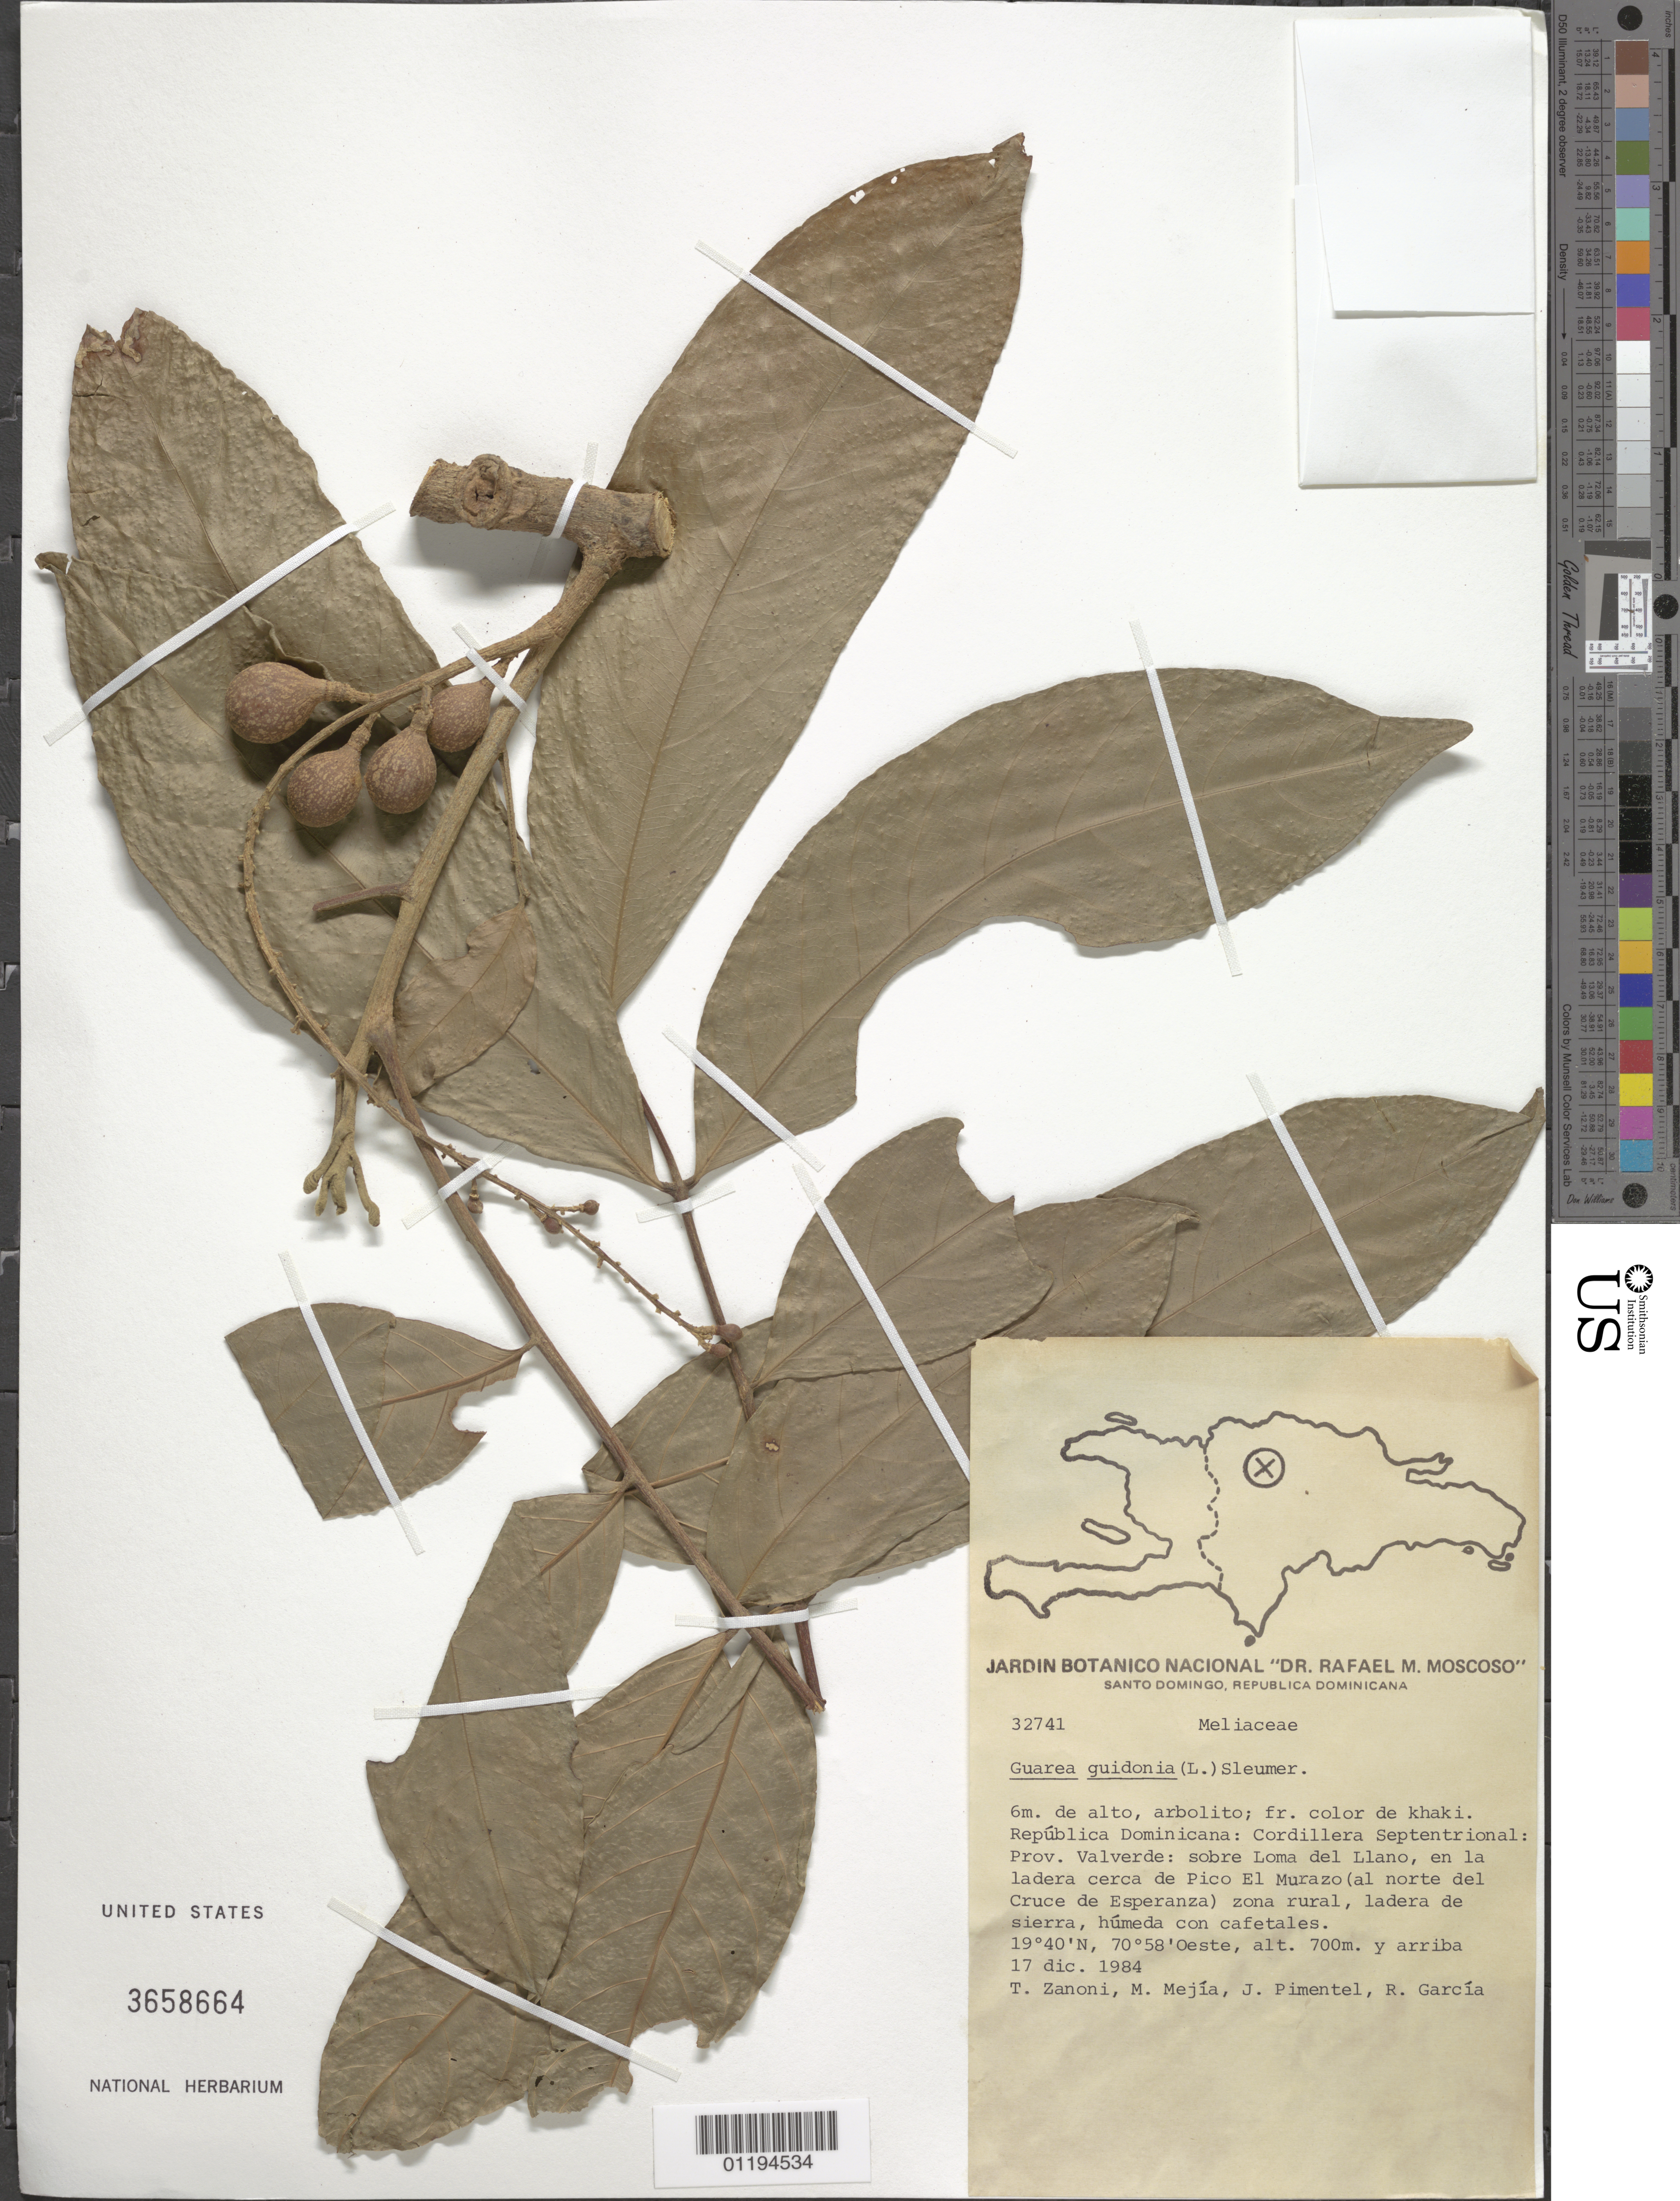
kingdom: Plantae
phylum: Tracheophyta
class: Magnoliopsida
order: Sapindales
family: Meliaceae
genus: Guarea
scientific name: Guarea guidonia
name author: (L.) Sleumer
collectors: T. A. Zanoni, M. Mejia, J. Pimental & R. Garcia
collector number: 32741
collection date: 1984-12-17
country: Dominican Republic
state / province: Valverde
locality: near Lomo de Llano, N of Cruce de Esperanza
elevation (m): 700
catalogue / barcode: US 3658664